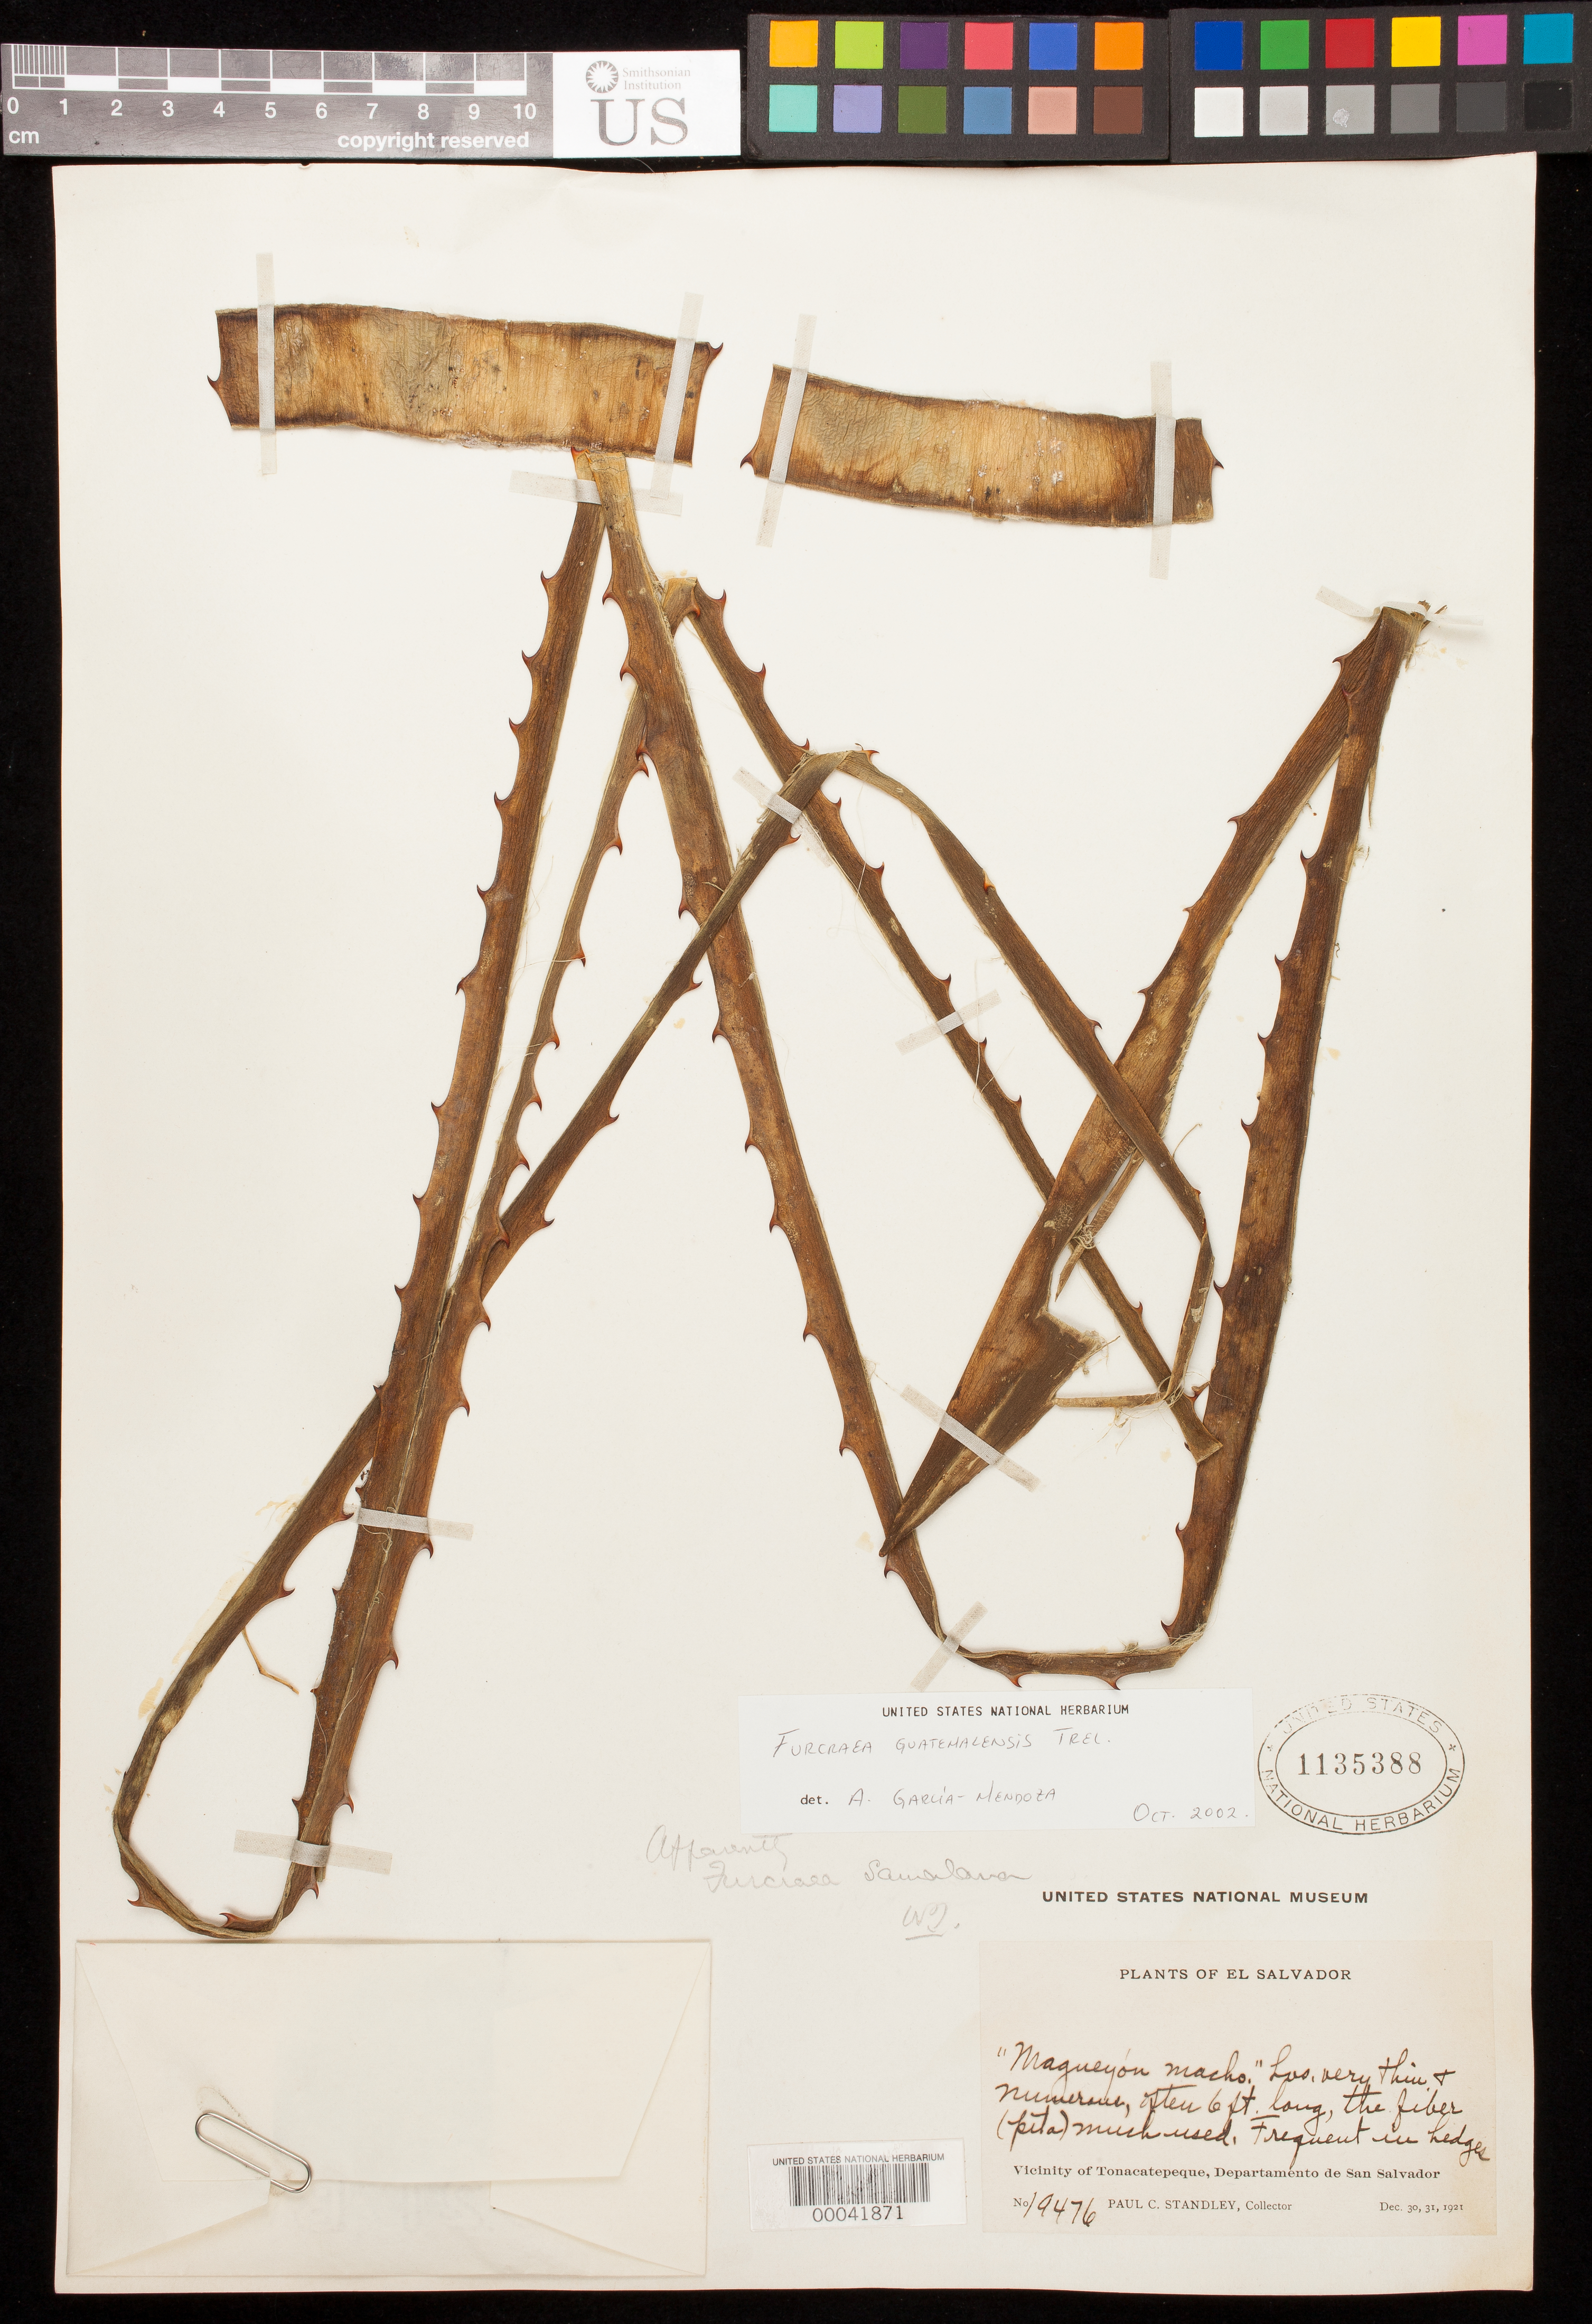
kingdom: Plantae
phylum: Tracheophyta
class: Liliopsida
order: Asparagales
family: Asparagaceae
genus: Furcraea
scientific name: Furcraea guatemalensis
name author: Trel.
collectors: P. Standely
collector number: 19476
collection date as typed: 30 Jan 1921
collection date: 1921-01-30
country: El Salvador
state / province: San Salvador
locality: Tonacatepeque, vicinity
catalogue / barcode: US 1135388